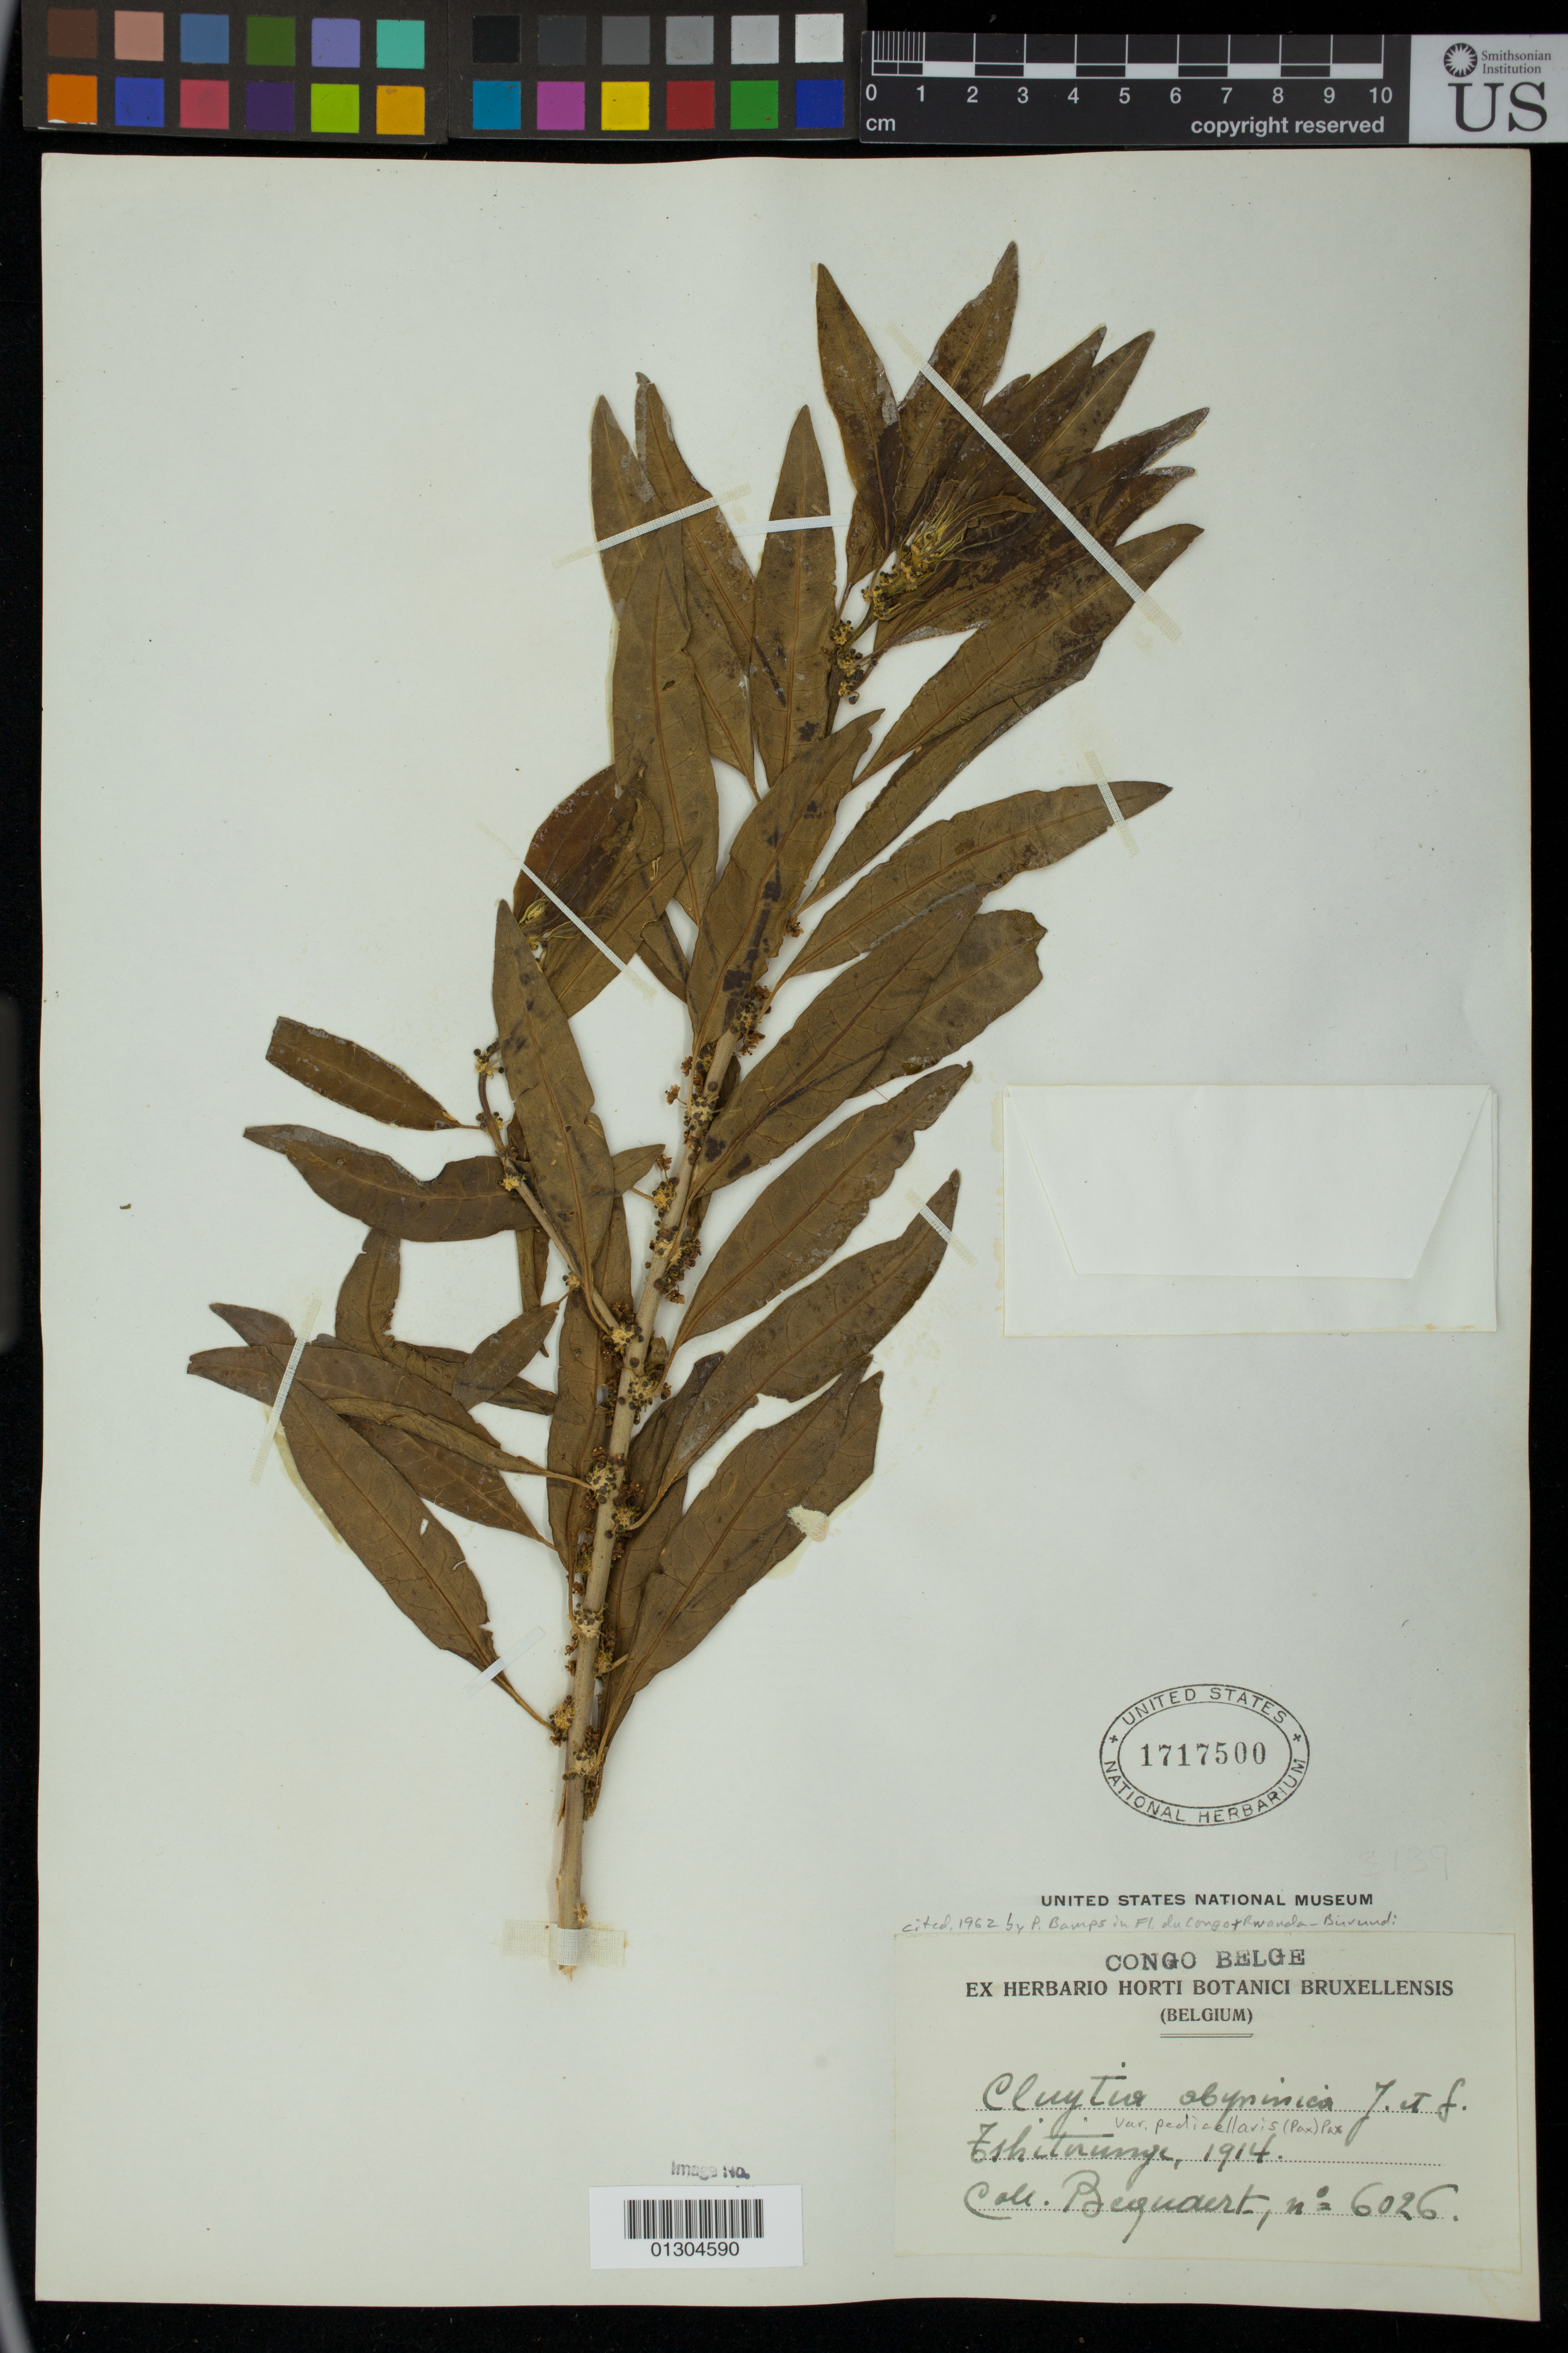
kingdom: Plantae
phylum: Tracheophyta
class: Magnoliopsida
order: Malpighiales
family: Peraceae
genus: Clutia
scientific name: Clutia abyssinica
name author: Jaub. & Spach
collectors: J. C. Bequaert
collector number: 6026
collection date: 1914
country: Congo, Democratic Republic of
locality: Eshitirunge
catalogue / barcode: US 1717500